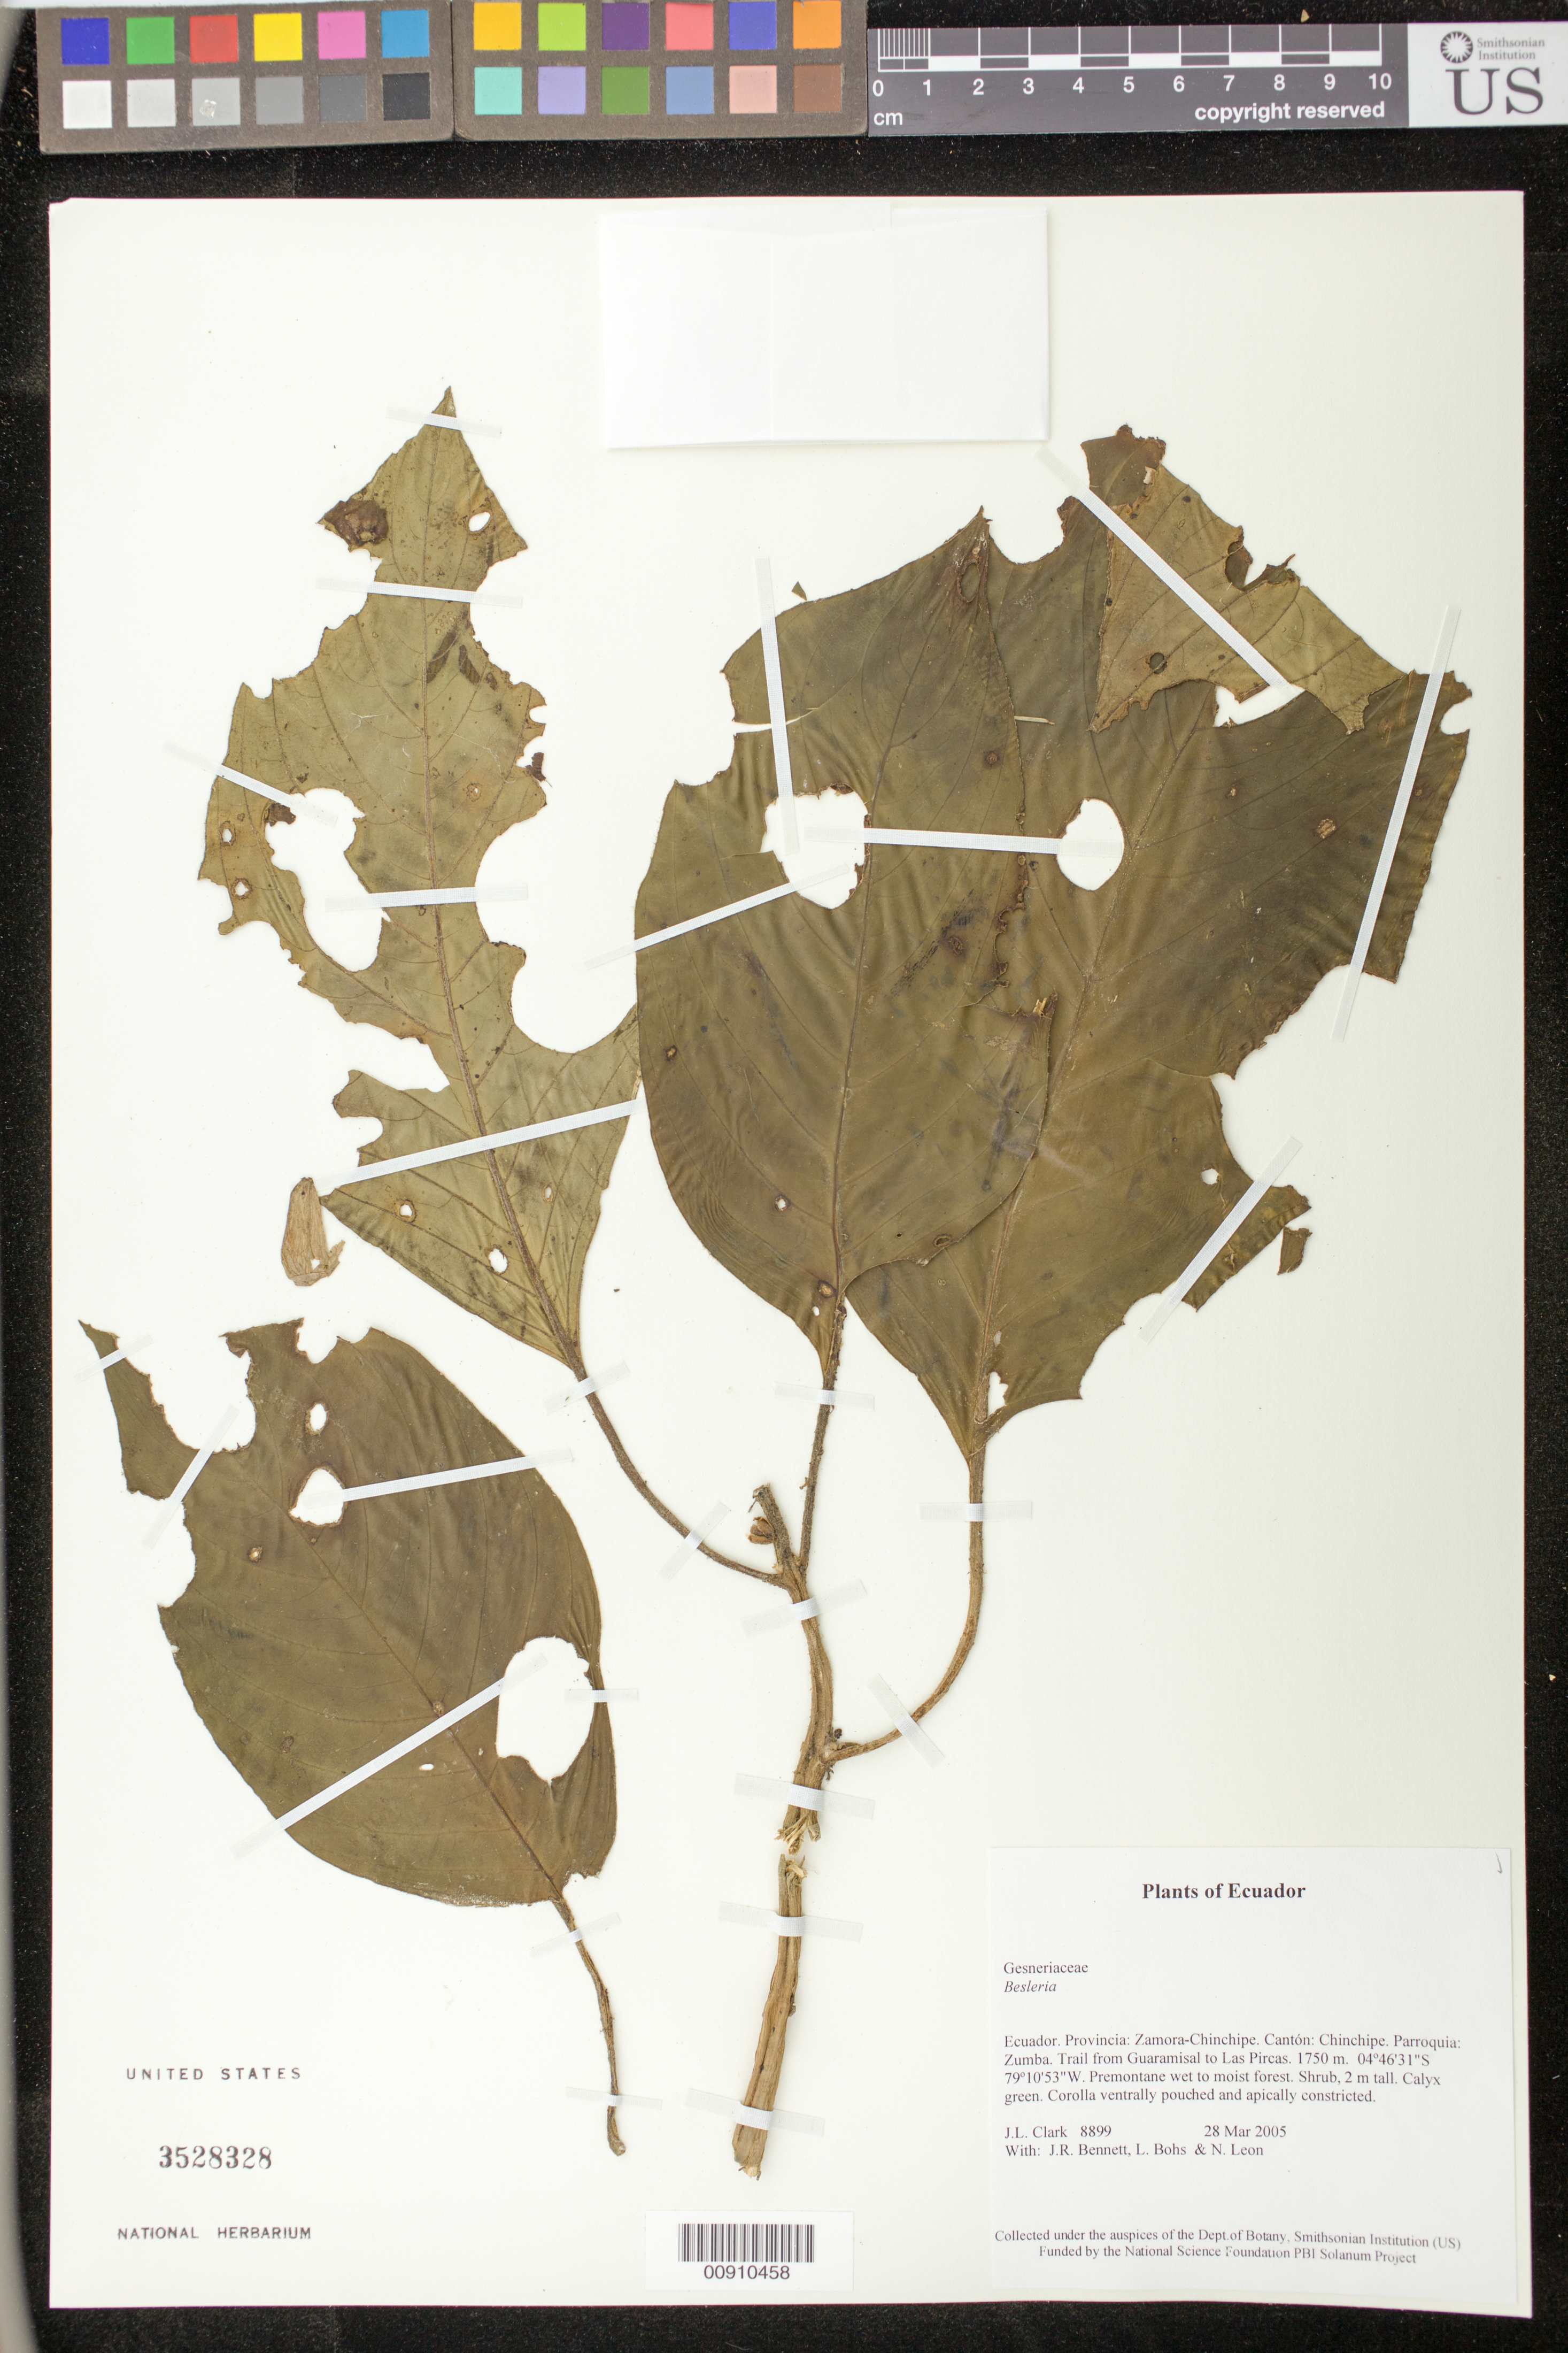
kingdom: Plantae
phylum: Tracheophyta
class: Magnoliopsida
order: Lamiales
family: Gesneriaceae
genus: Besleria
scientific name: Besleria sp.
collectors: J. L. Clark, J. R. Bennett, L. A. Bohs & N. Leon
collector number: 8899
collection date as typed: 28 Mar 2005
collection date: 2005-03-28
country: Ecuador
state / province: Zamora-Chinchipe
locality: Chinchipe. Parroquia: Zumba. Trail from Guaramisal to Las Pircas.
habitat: Premontane wet to moist forest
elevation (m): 1750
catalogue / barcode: US 3528328